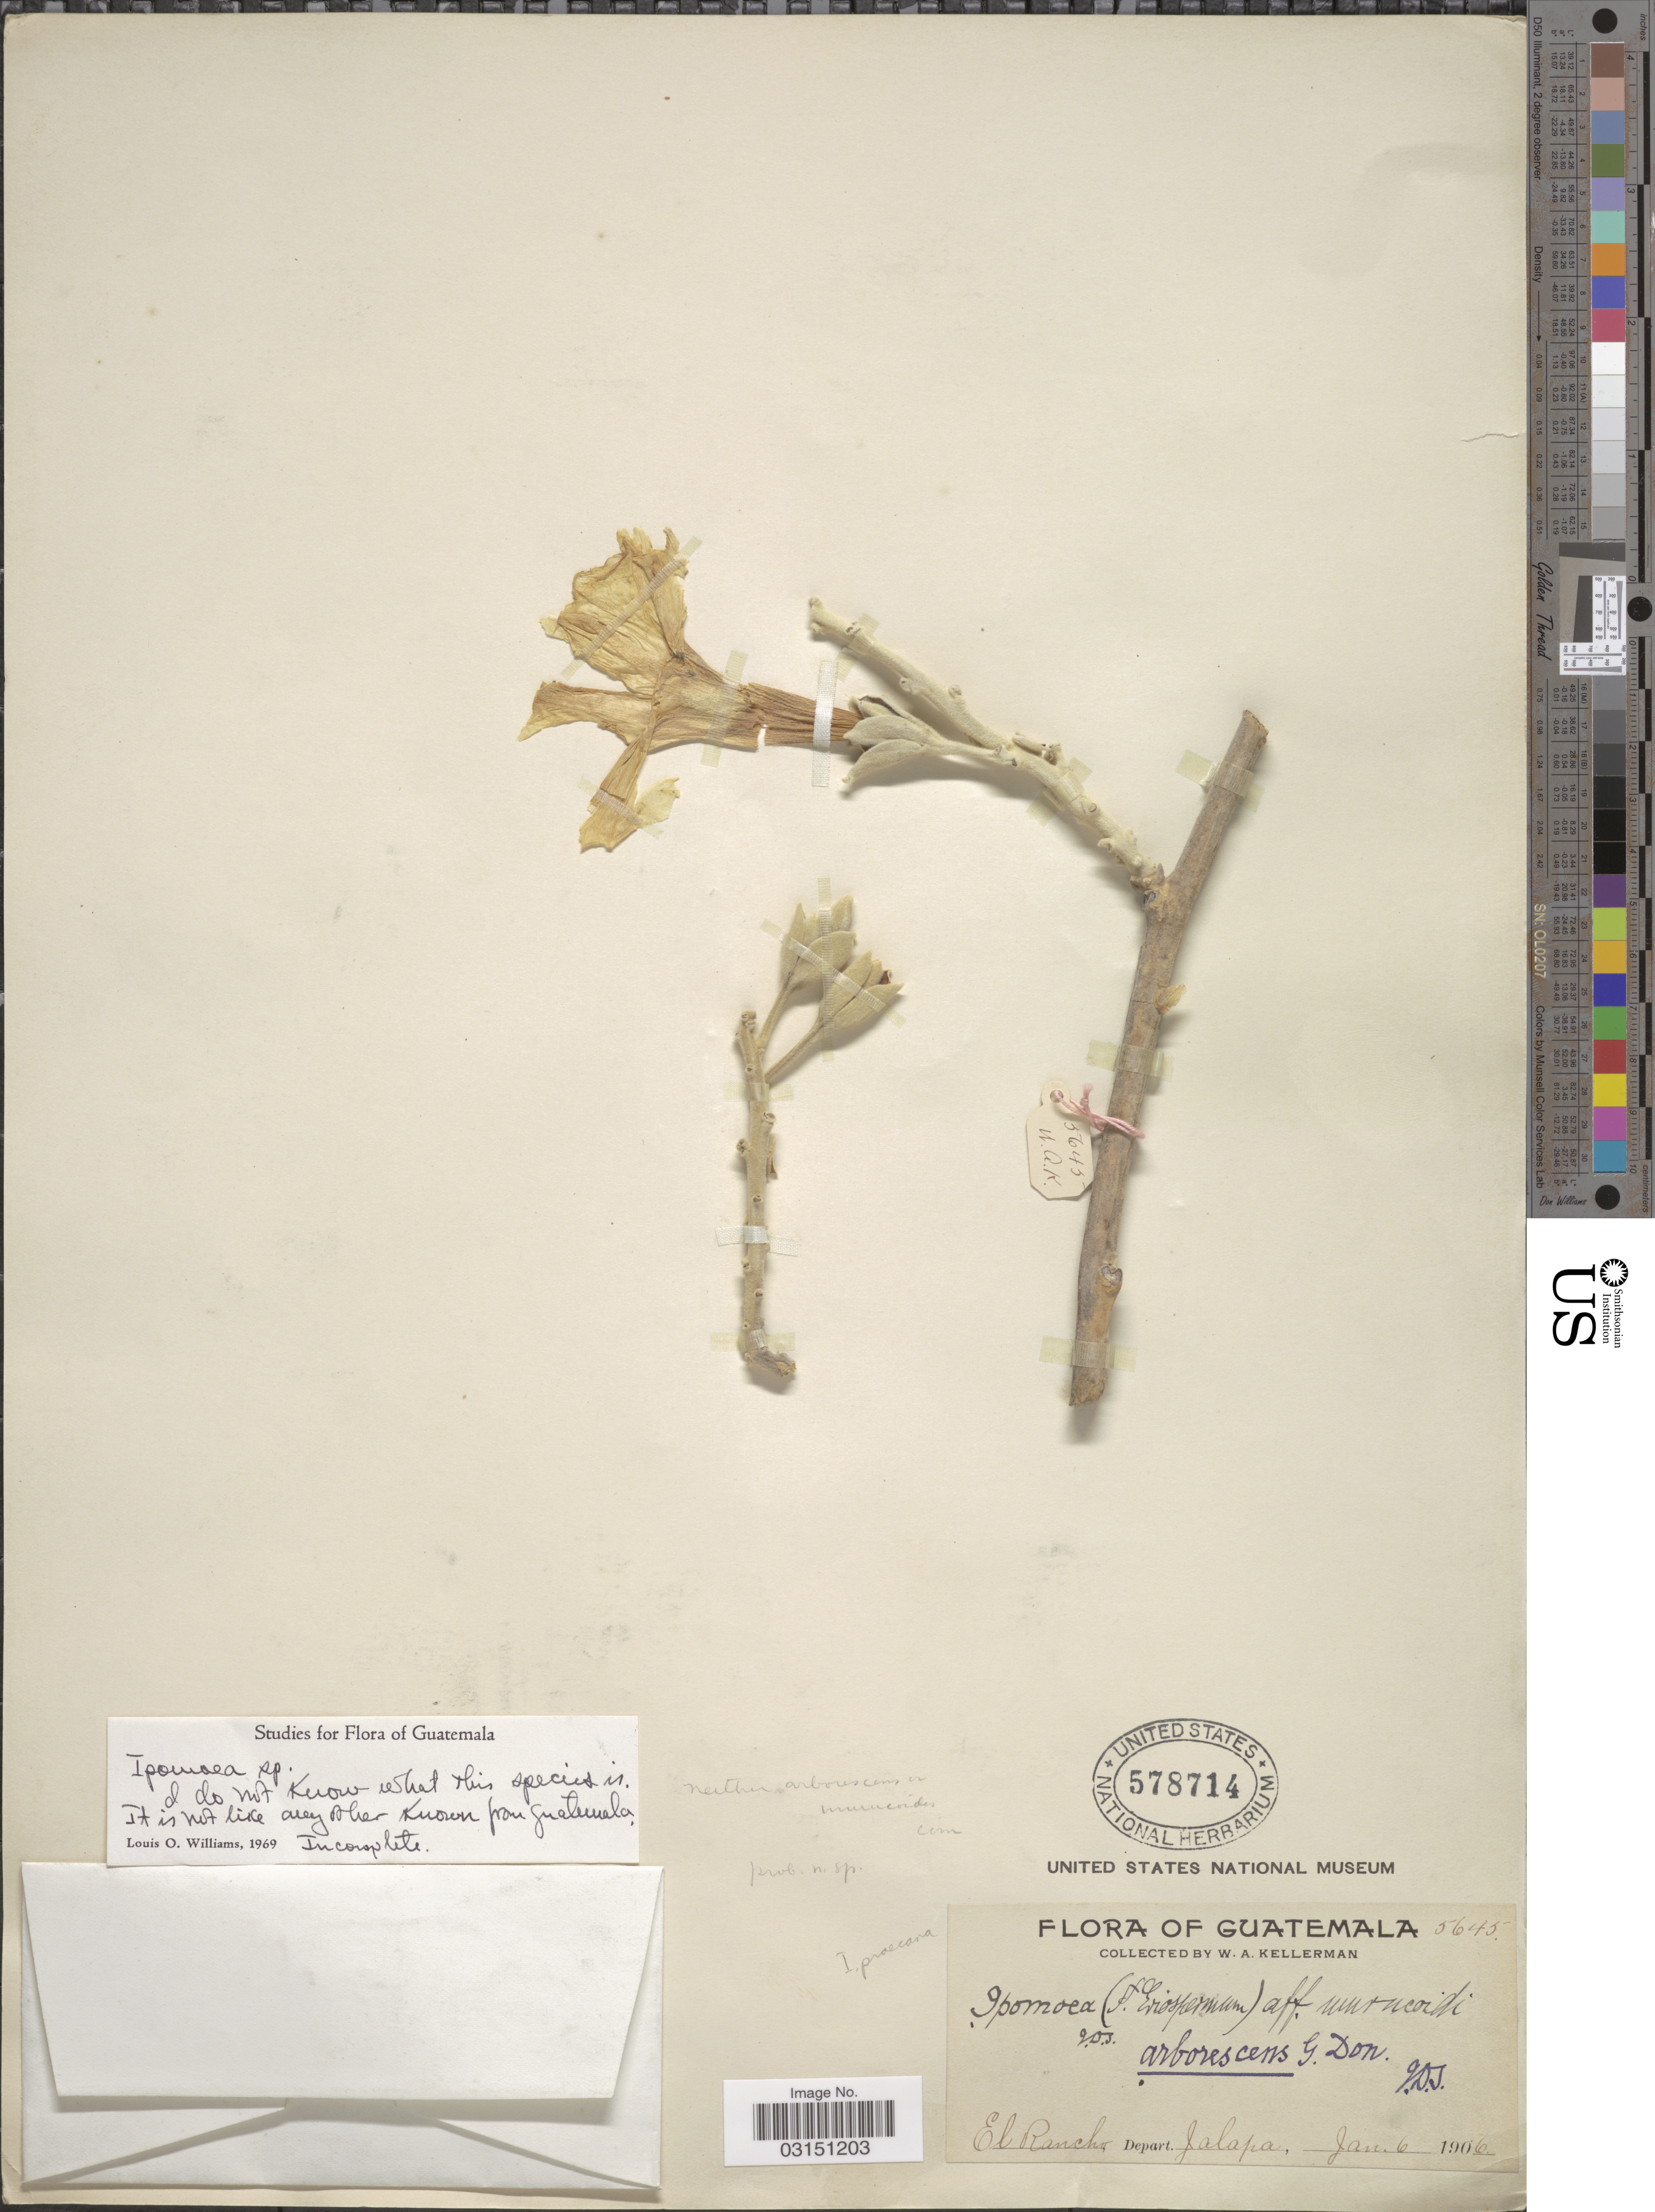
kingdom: Plantae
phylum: Tracheophyta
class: Magnoliopsida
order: Solanales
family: Convolvulaceae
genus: Ipomoea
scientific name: Ipomoea praecana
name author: House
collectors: W. Kellerman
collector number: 5645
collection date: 1906-01-06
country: Guatemala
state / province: Jalapa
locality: El Rancho, Depart. Jalapa.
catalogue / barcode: US 578714